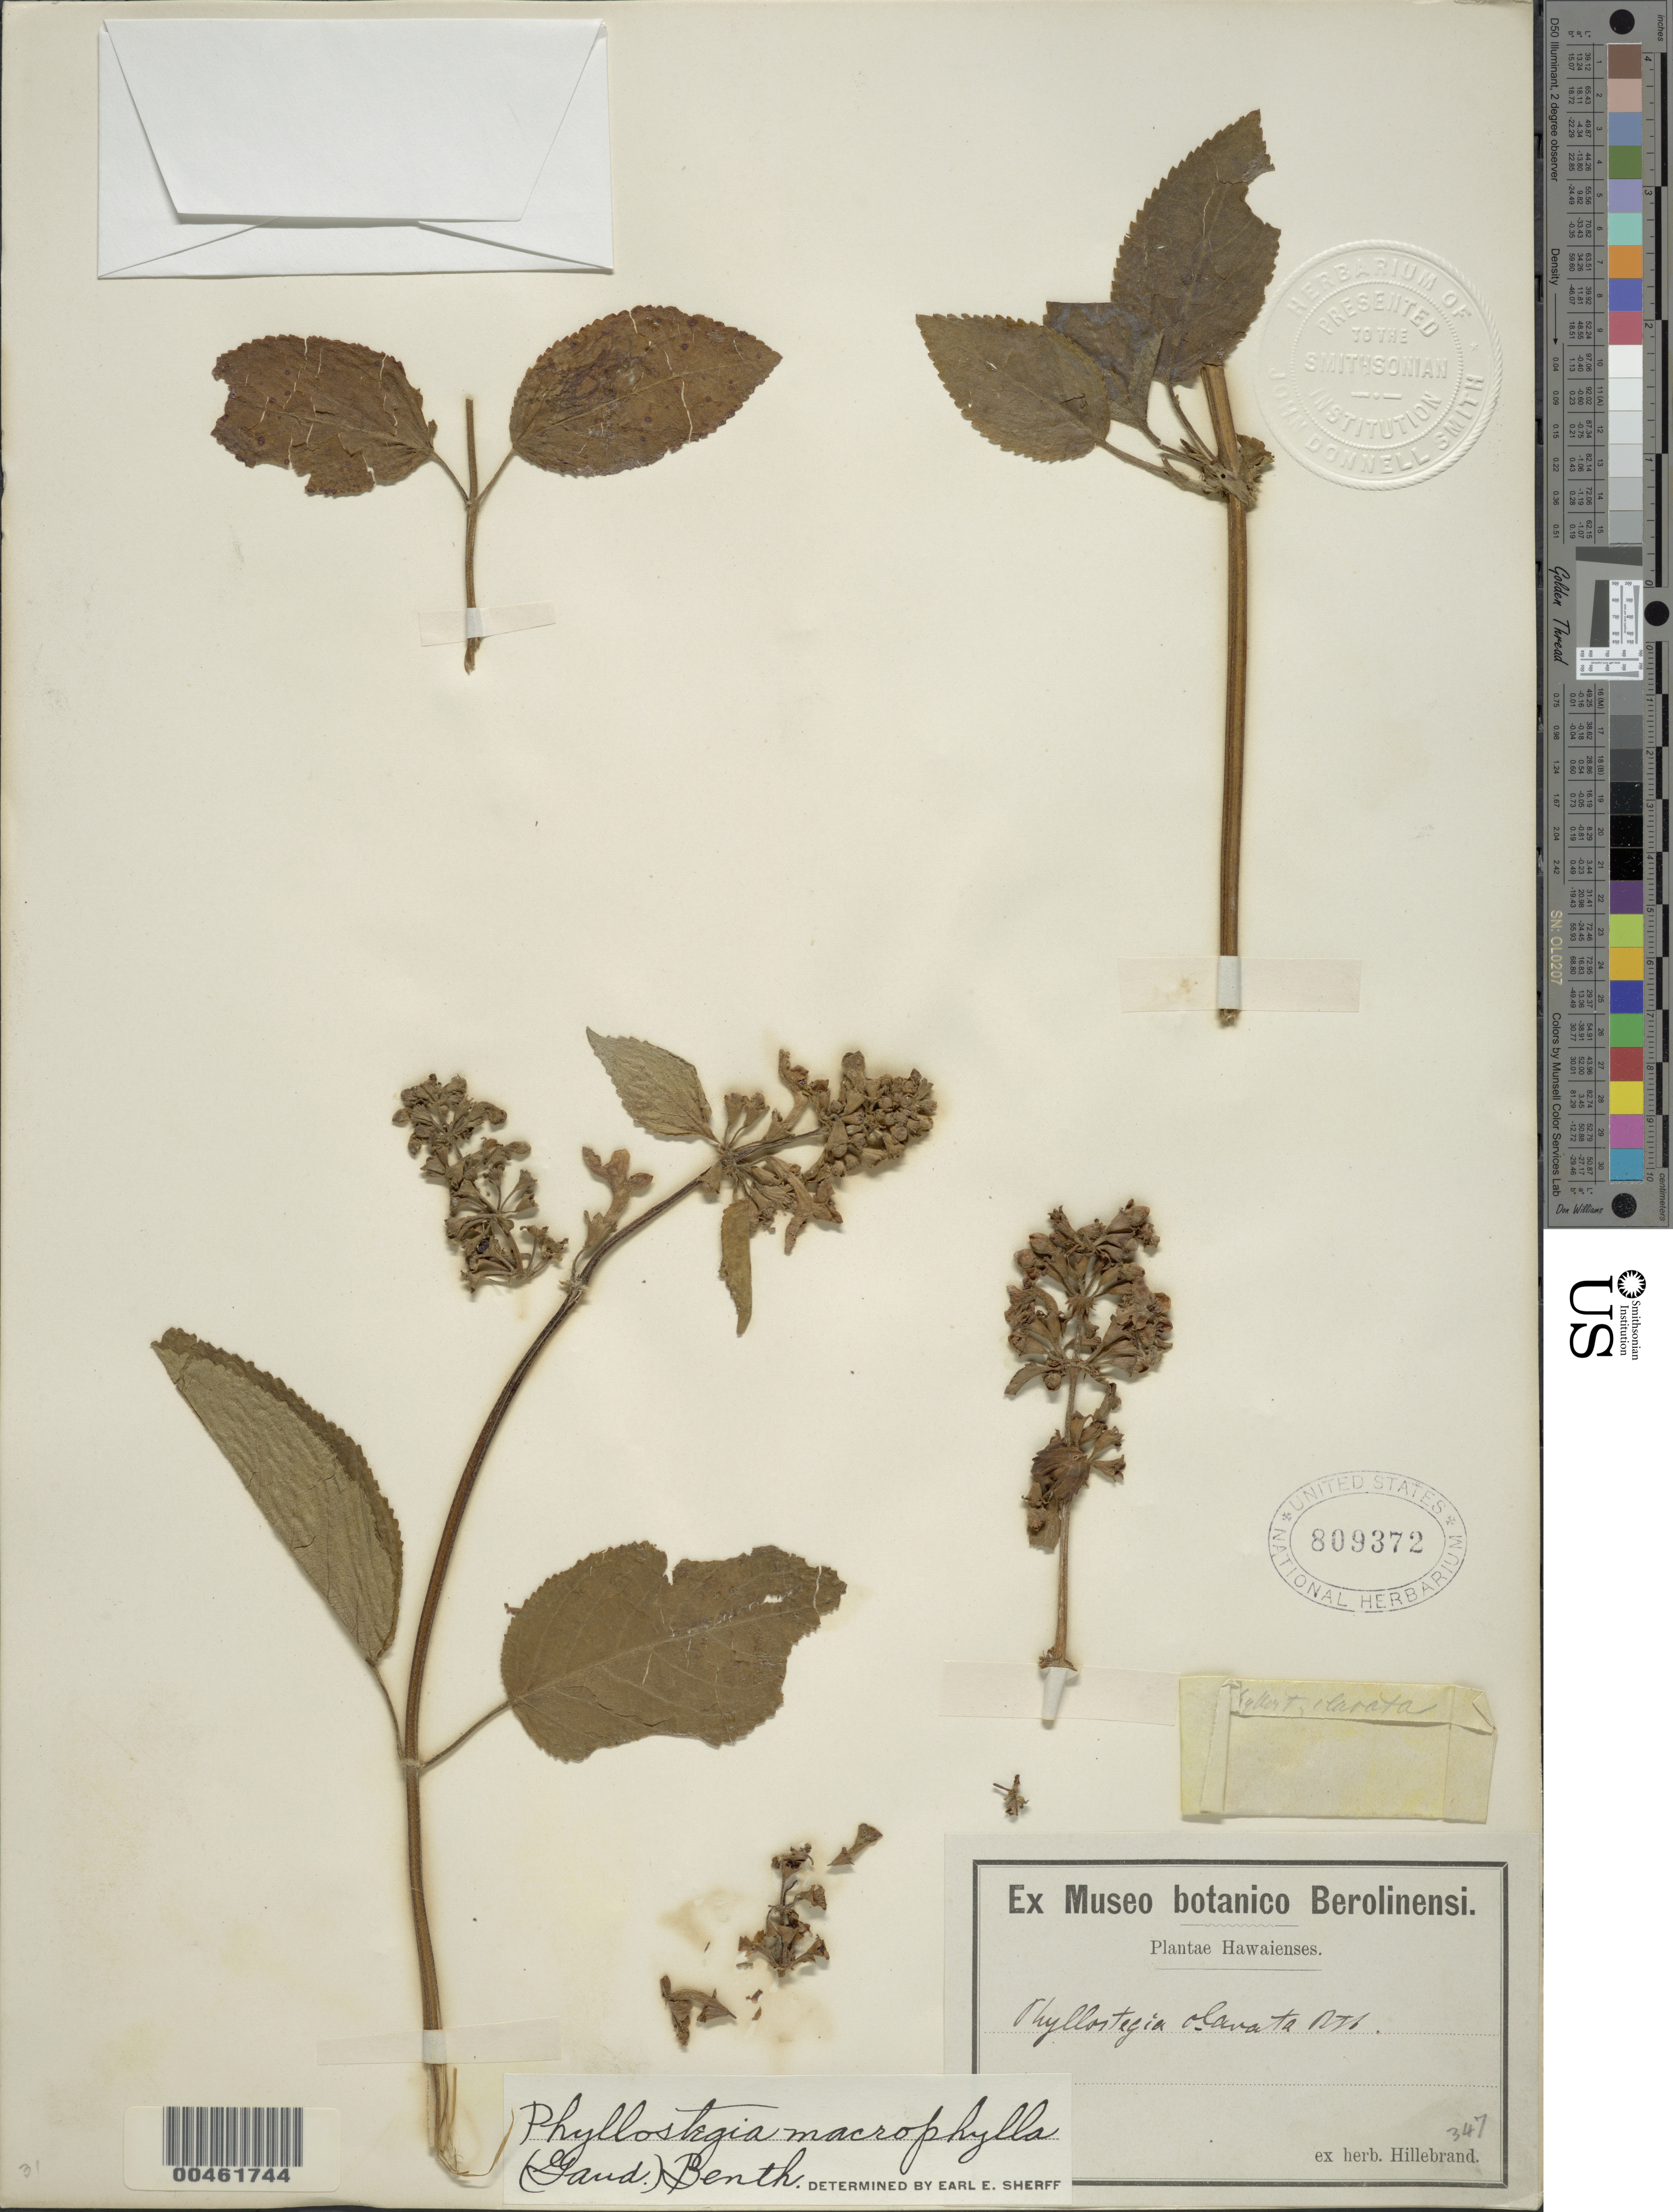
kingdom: Plantae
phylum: Tracheophyta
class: Magnoliopsida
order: Lamiales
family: Lamiaceae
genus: Phyllostegia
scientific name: Phyllostegia macrophylla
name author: (Gaudich.) Benth.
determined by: Sherff, E. E.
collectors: W. Hillebrand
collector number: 347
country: United States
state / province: Hawaii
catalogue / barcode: US 809372